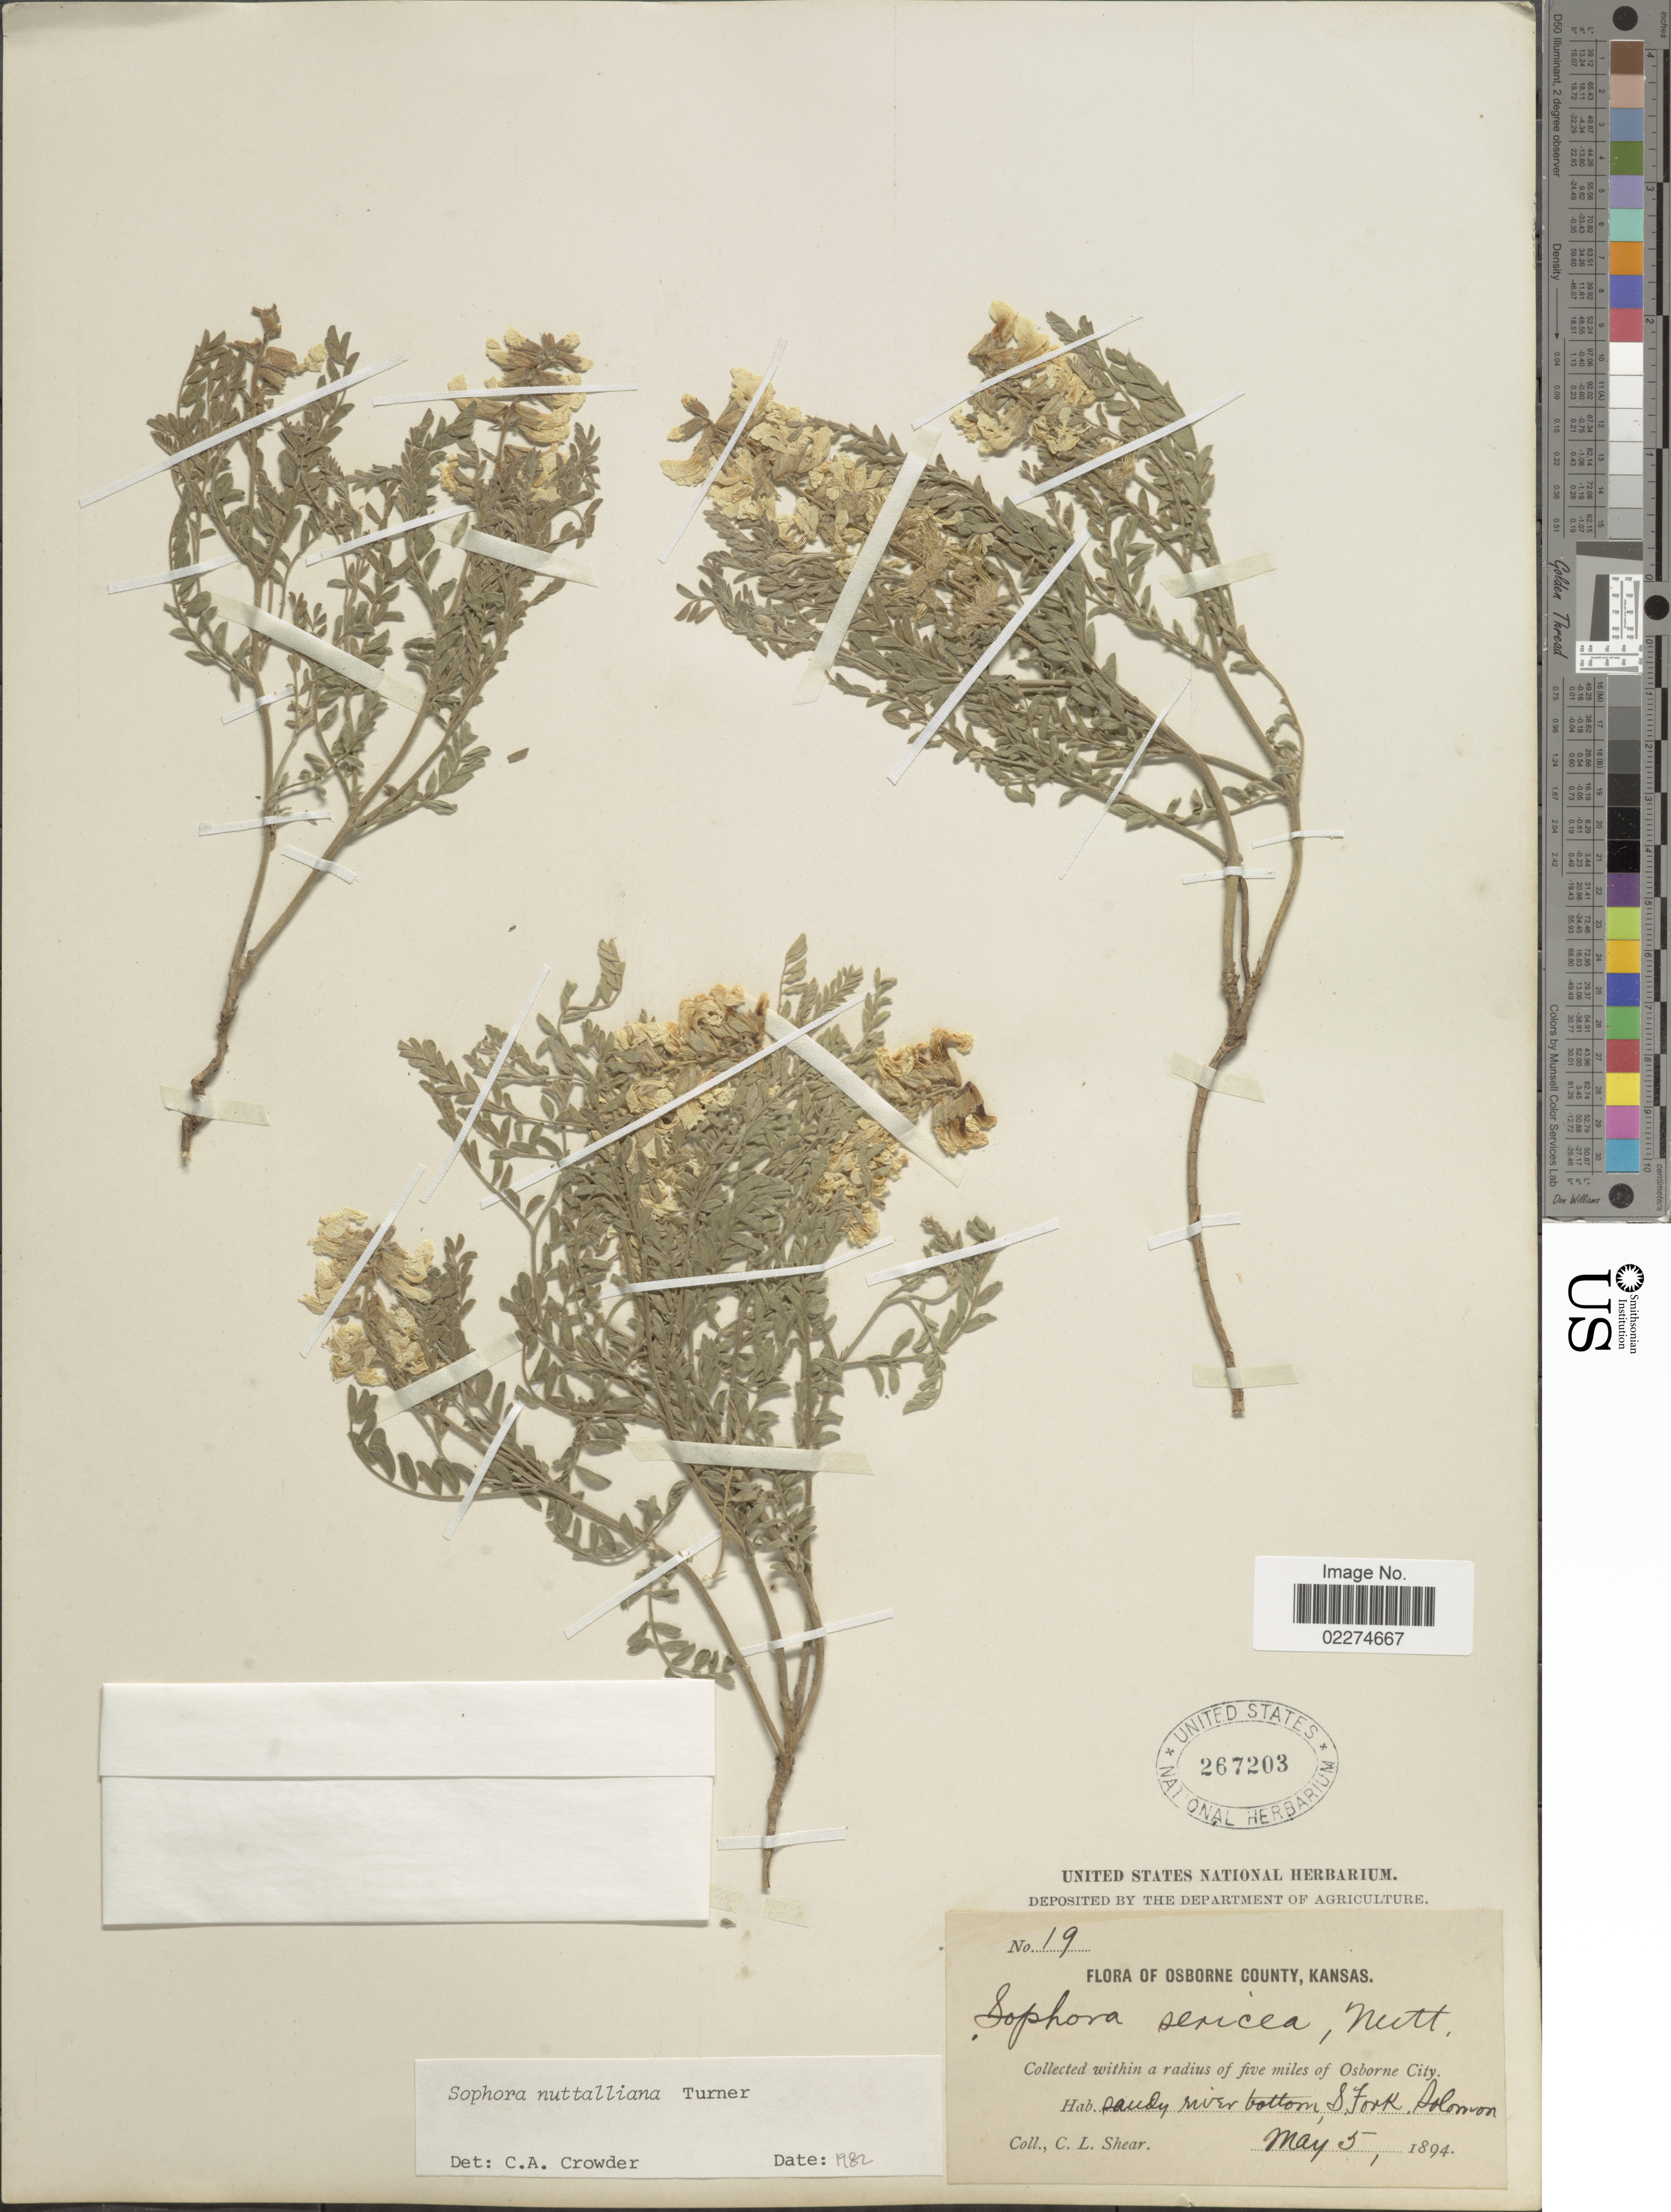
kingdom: Plantae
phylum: Tracheophyta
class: Magnoliopsida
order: Fabales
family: Fabaceae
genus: Sophora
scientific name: Sophora nuttalliana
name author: B.L. Turner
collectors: C. L. Shear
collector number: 19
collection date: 1894-05-05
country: United States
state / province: Kansas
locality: Osborne County, Kansas, Five miles of Osborne City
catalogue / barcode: US 267203